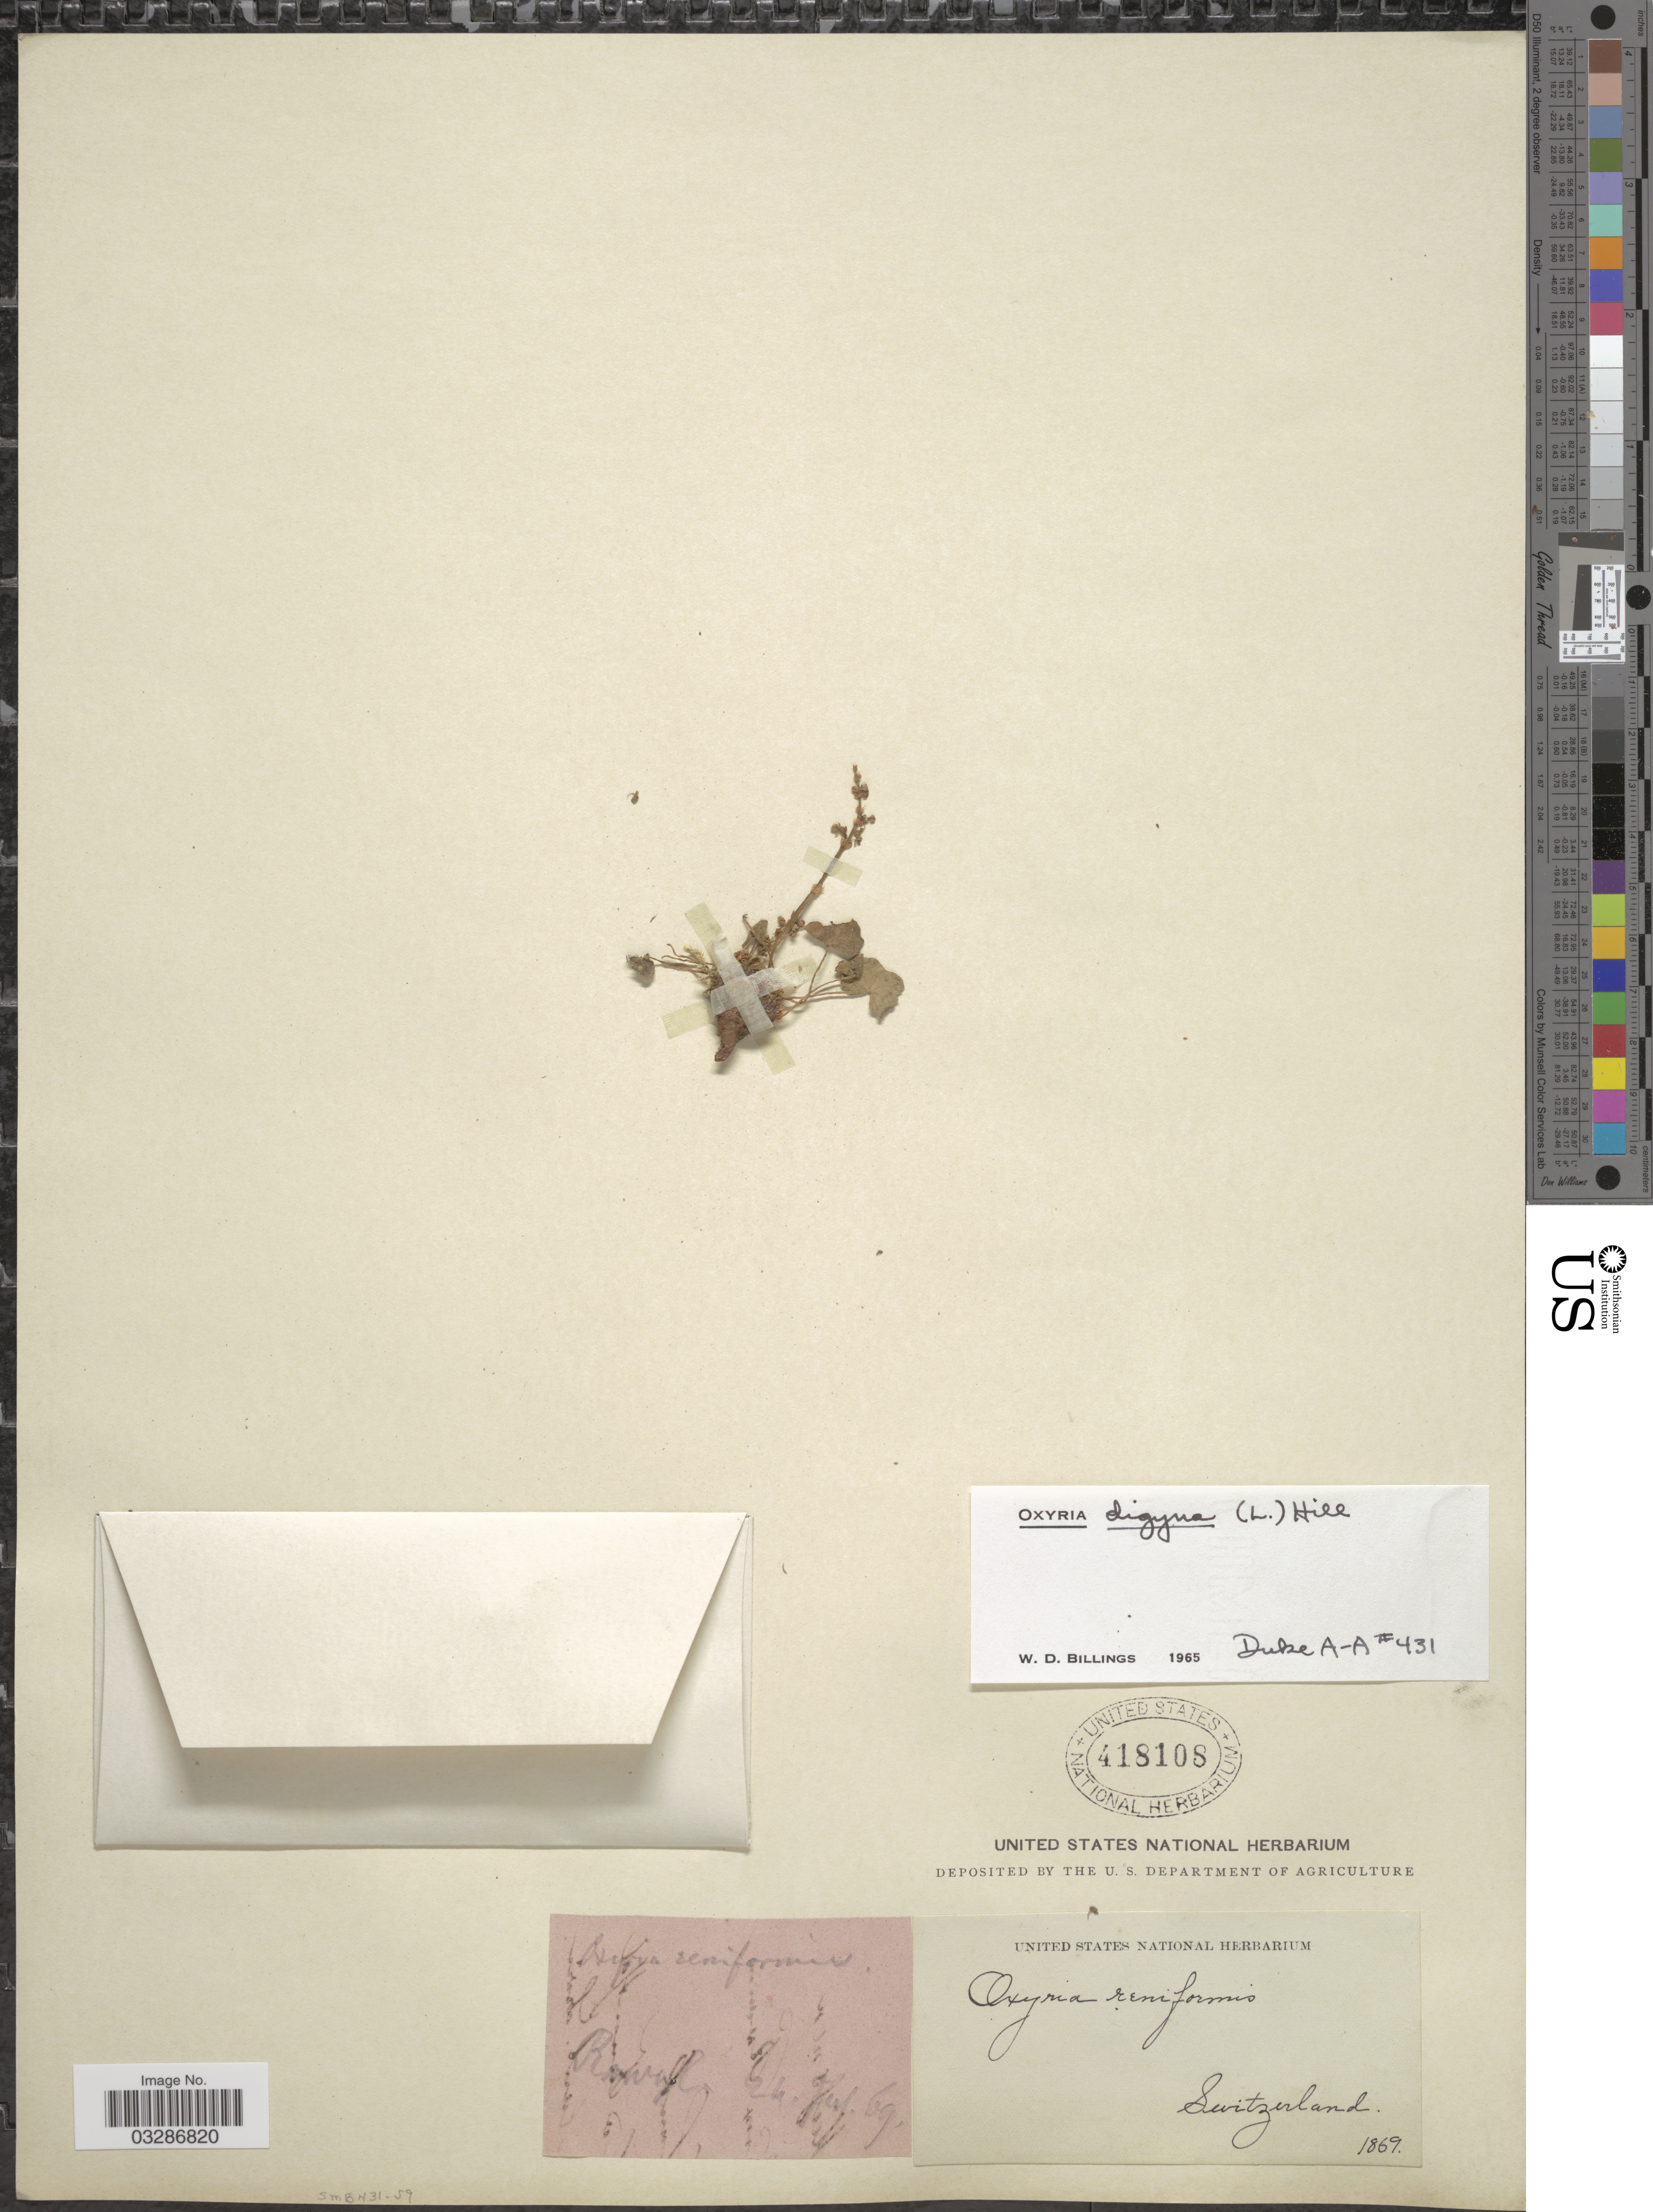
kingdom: Plantae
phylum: Tracheophyta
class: Magnoliopsida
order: Caryophyllales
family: Polygonaceae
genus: Oxyria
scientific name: Oxyria digyna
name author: (L.) Hill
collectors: ex herb. United States National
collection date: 1869-07-24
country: Switzerland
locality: Rawil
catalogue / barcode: US 418108